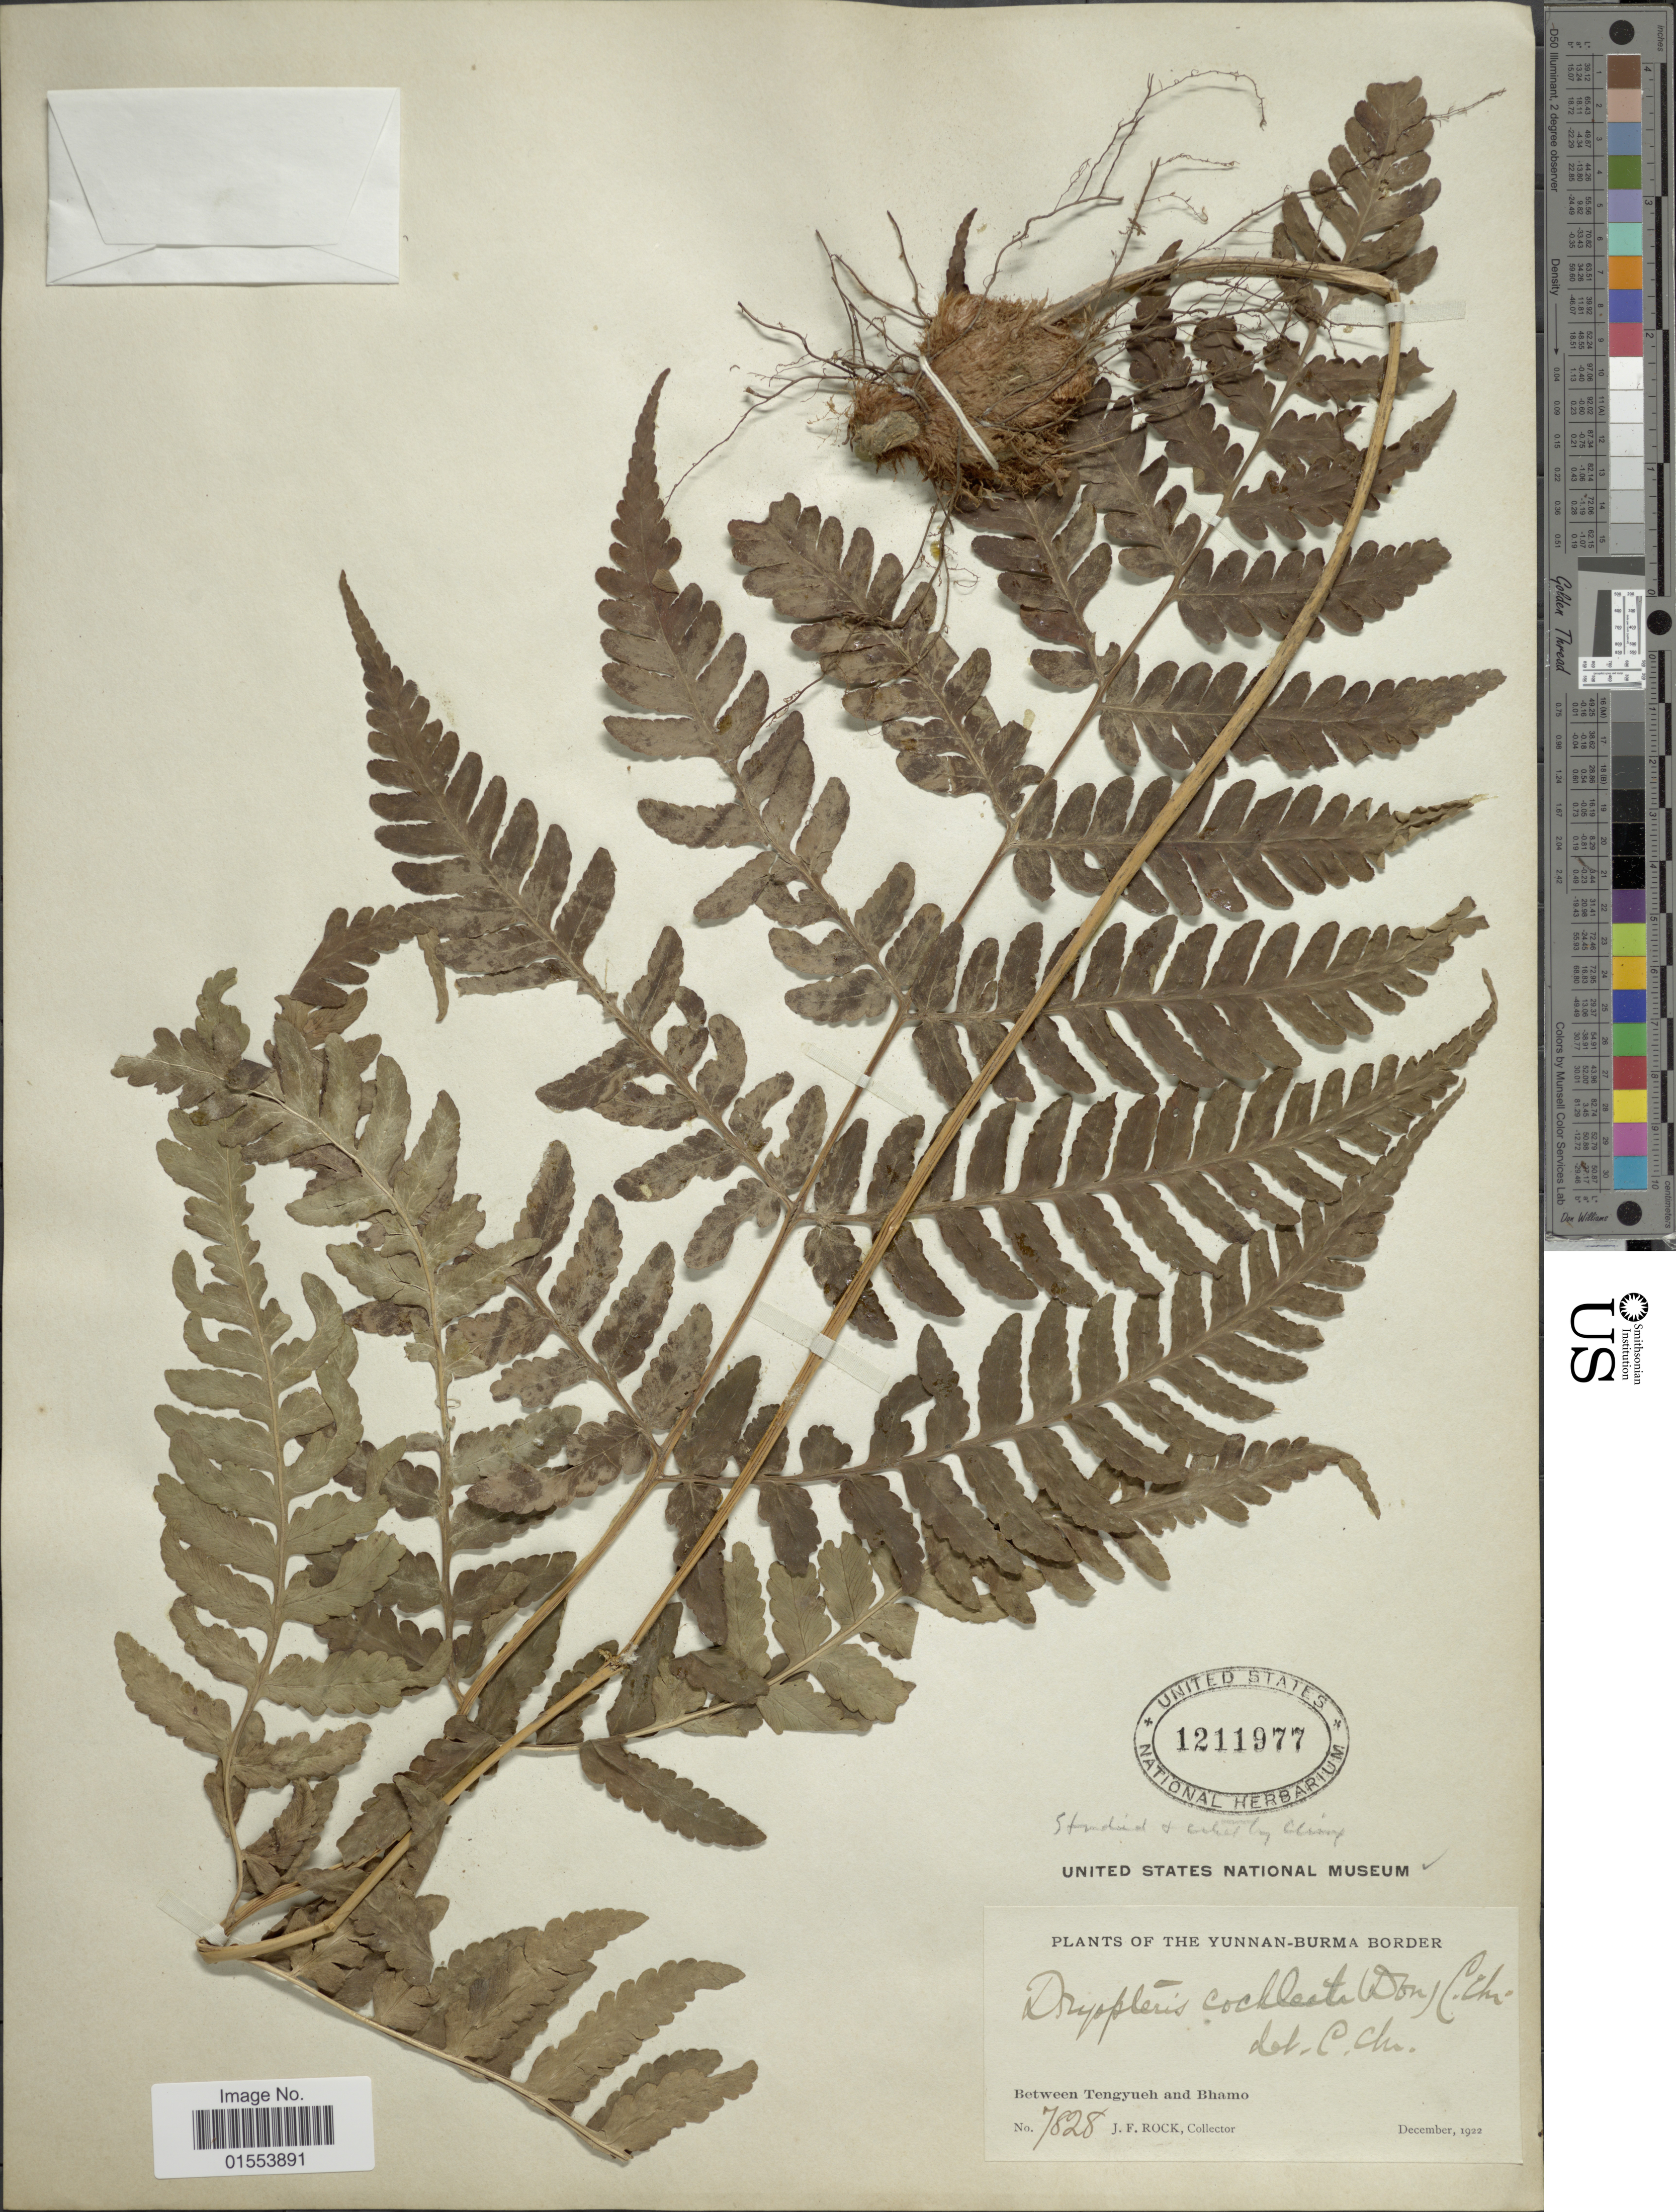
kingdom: Plantae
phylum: Tracheophyta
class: Polypodiopsida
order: Polypodiales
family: Dryopteridaceae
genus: Dryopteris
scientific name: Dryopteris cochleata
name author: (D. Don) C. Chr.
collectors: J. Rock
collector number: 7828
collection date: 1922-12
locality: Yunnan-Burma Border, Between Tenyueh and Bhamo.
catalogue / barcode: US 1211977